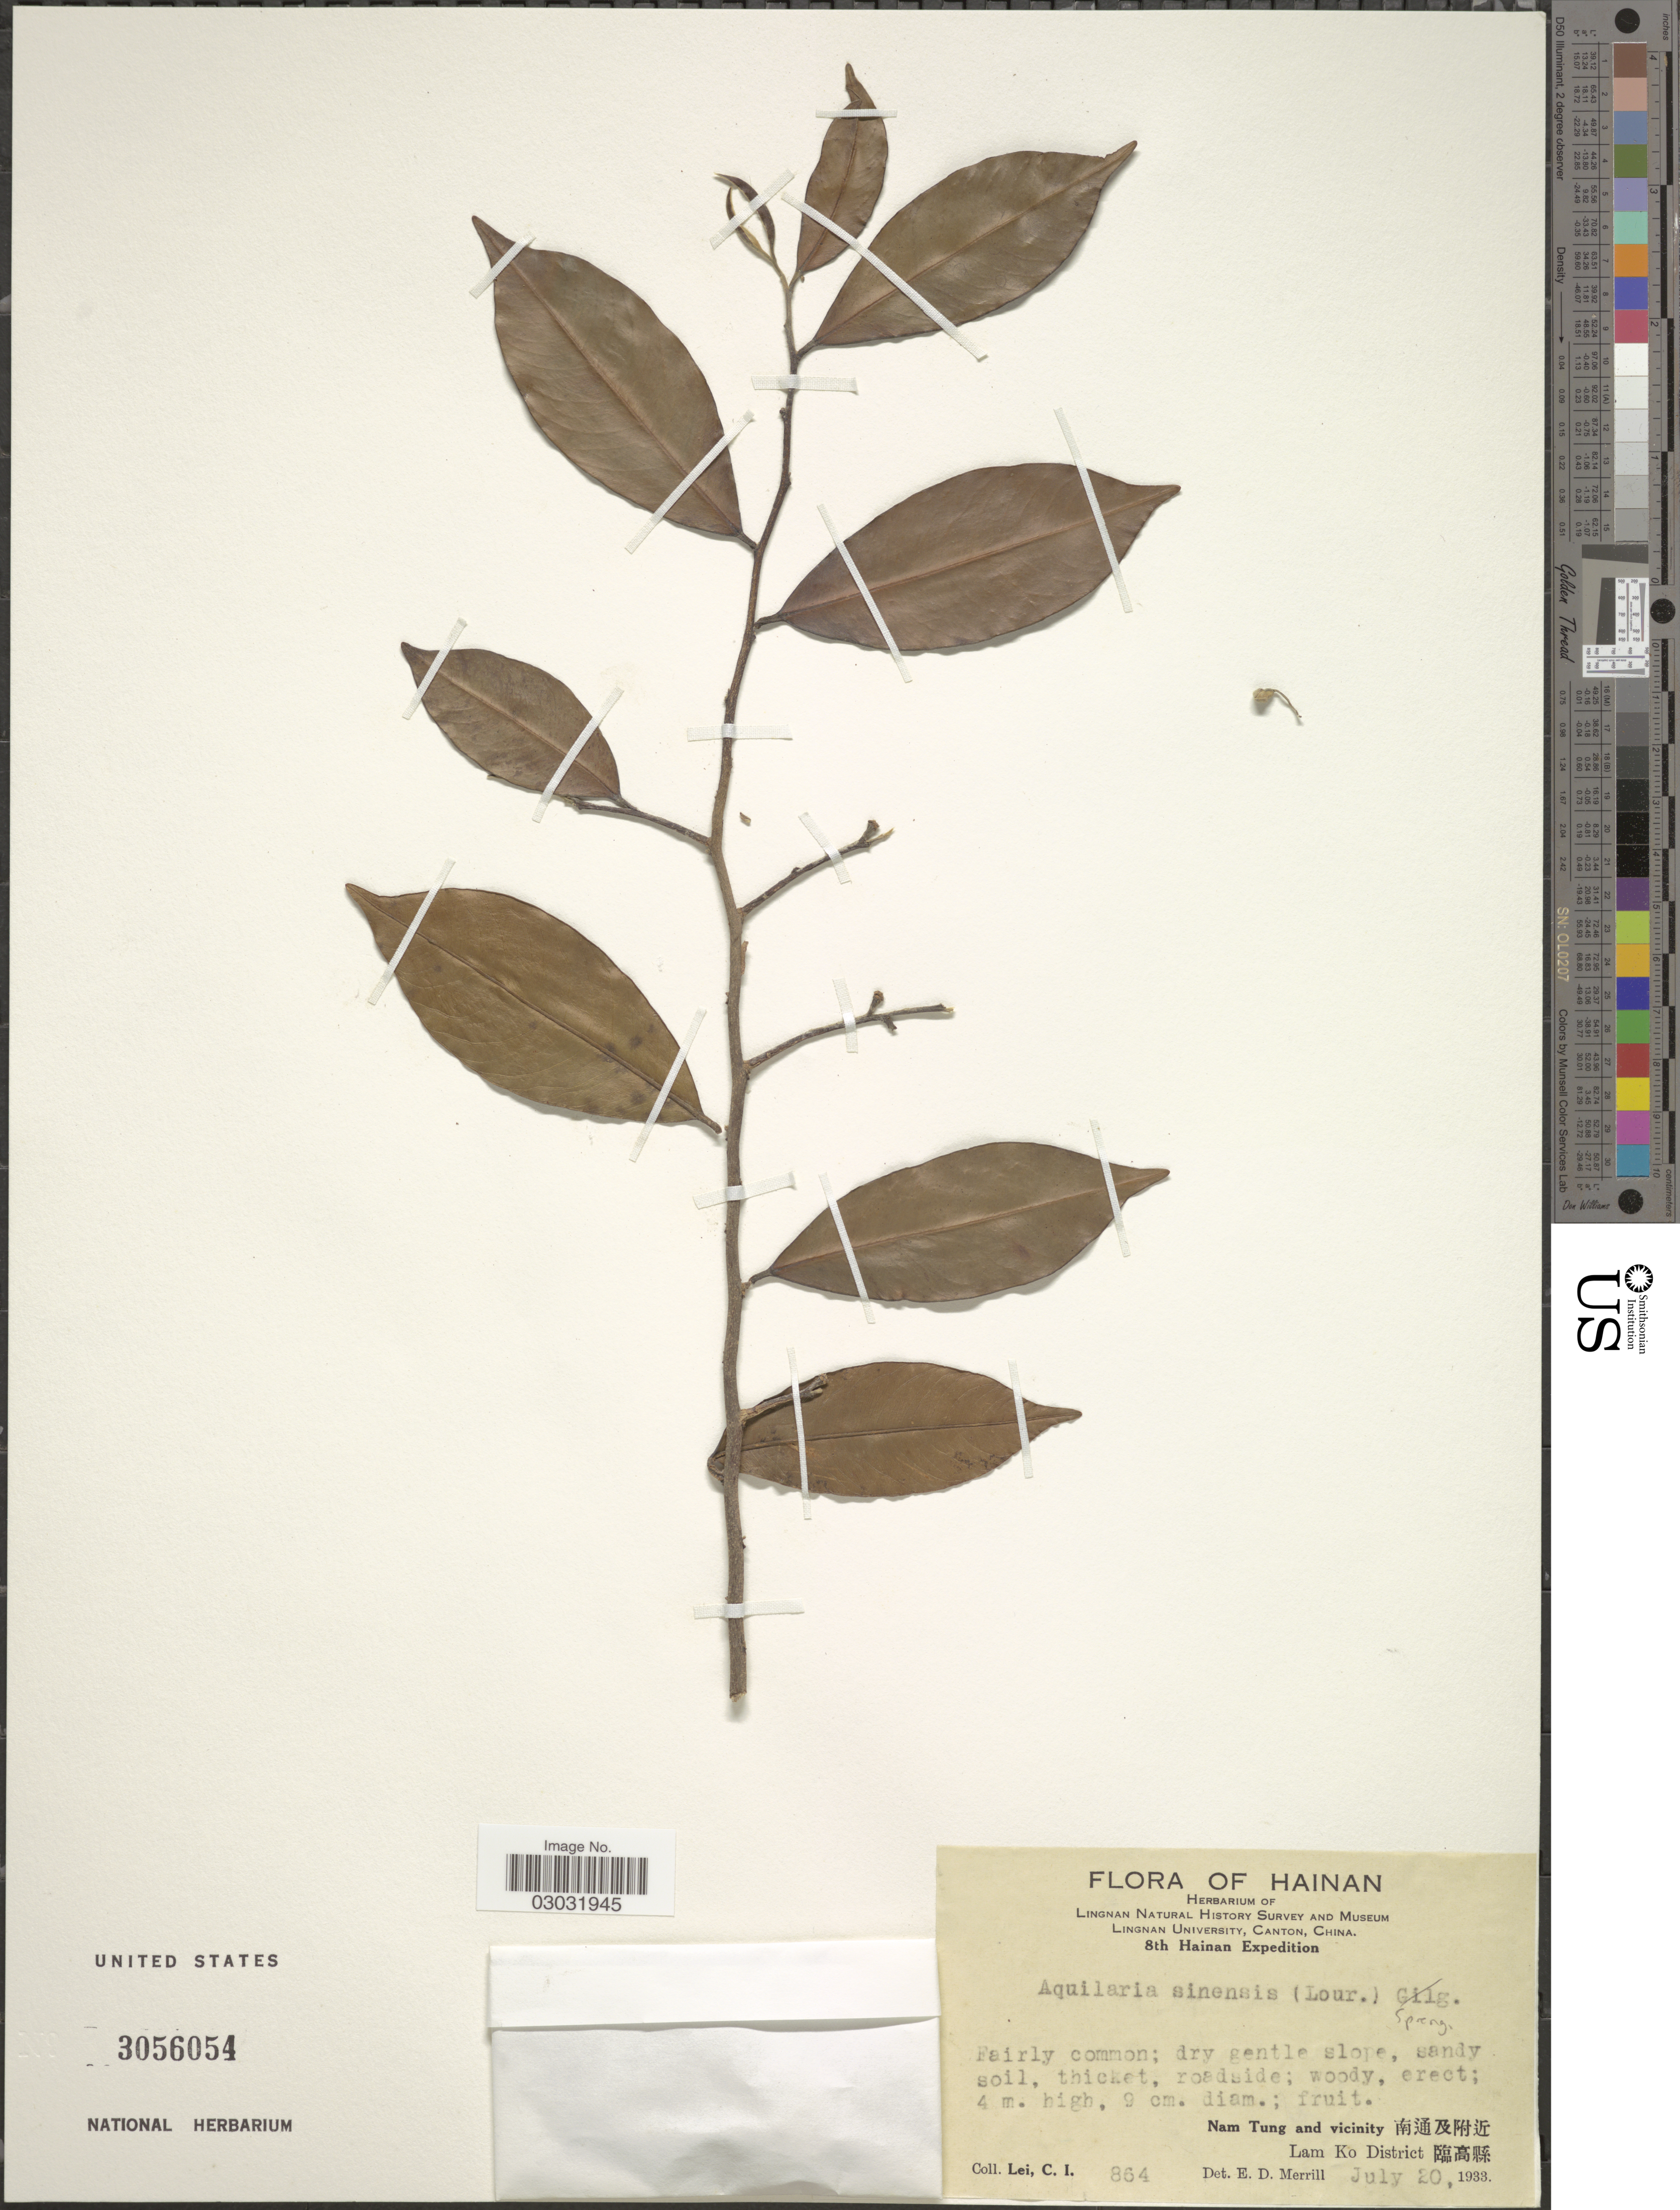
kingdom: Plantae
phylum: Tracheophyta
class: Magnoliopsida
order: Malvales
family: Thymelaeaceae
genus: Aquilaria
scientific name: Aquilaria sinensis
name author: (Lour.) Spreng.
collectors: C. I. Lei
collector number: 864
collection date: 1933-07-20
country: China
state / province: Hainan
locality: Nam Tung and vicinity, Lam Ko District.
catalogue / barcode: US 3056054